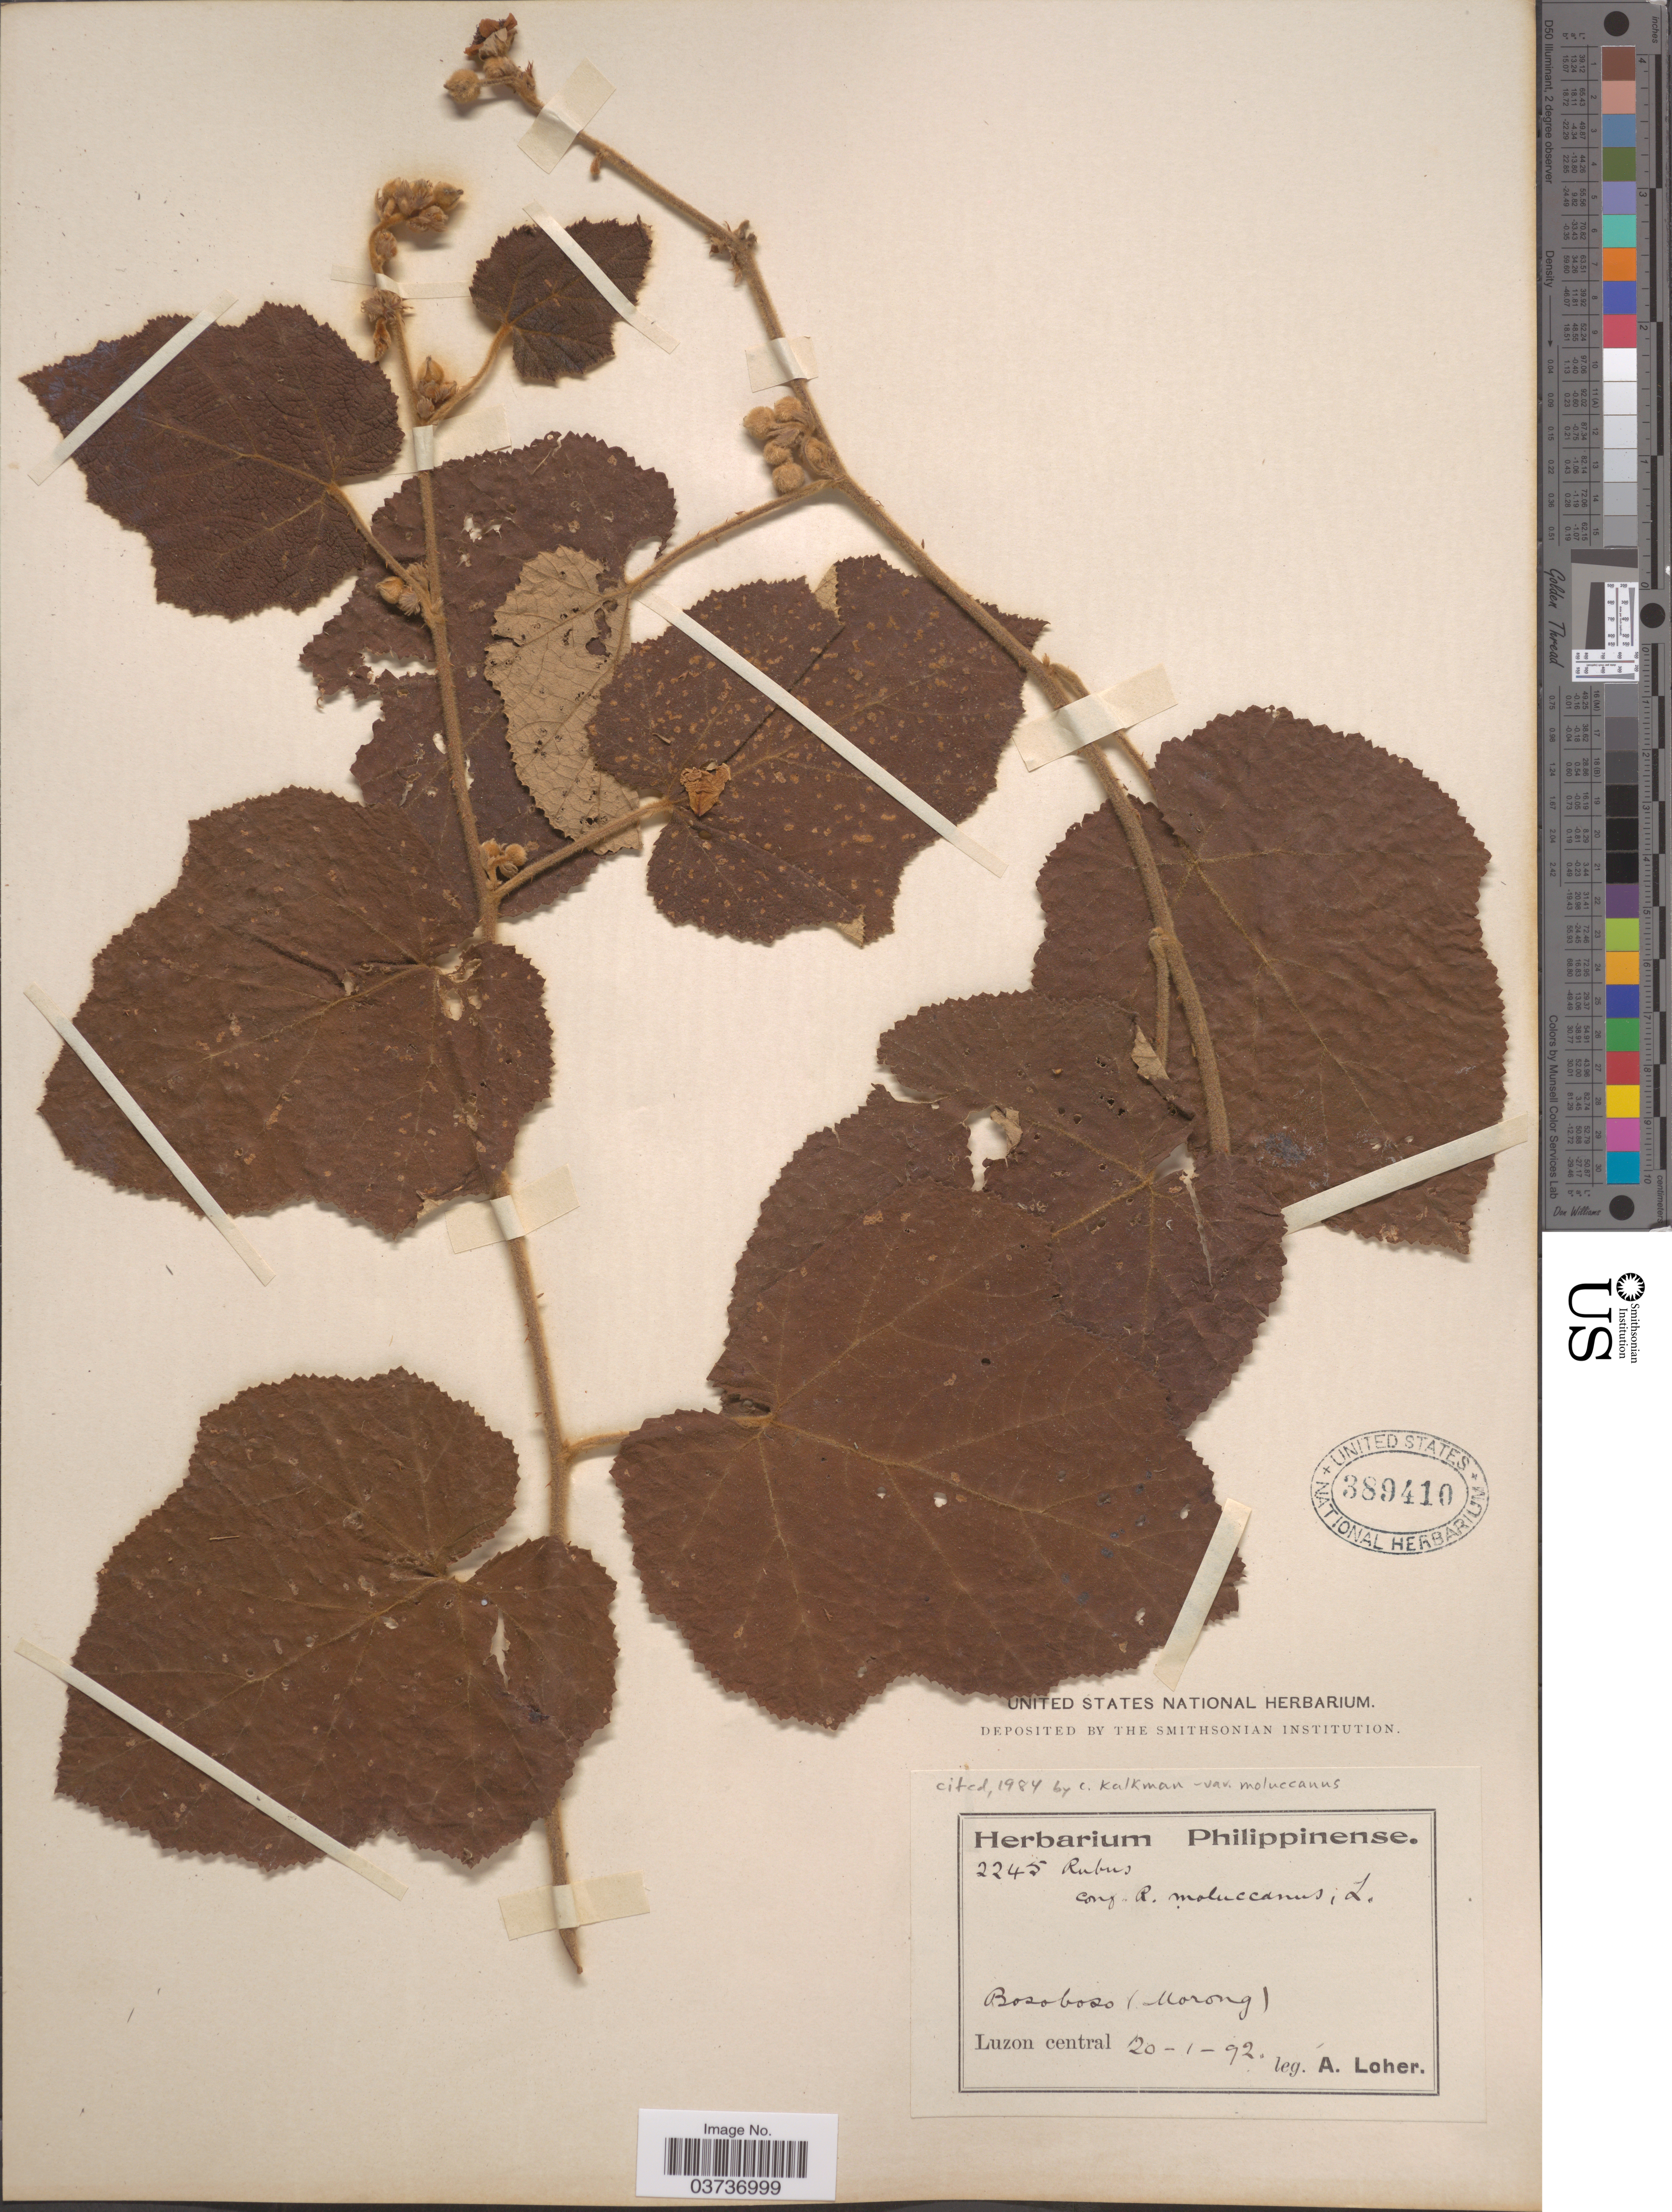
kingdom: Plantae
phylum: Tracheophyta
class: Magnoliopsida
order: Rosales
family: Rosaceae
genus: Rubus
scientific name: Rubus moluccanus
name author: L.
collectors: A. Loher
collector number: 2245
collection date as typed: Transcribed d/m/y: 20/1/92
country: Philippines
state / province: Central Luzon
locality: Bosoboso (Morong). Luzon central.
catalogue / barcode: US 389410